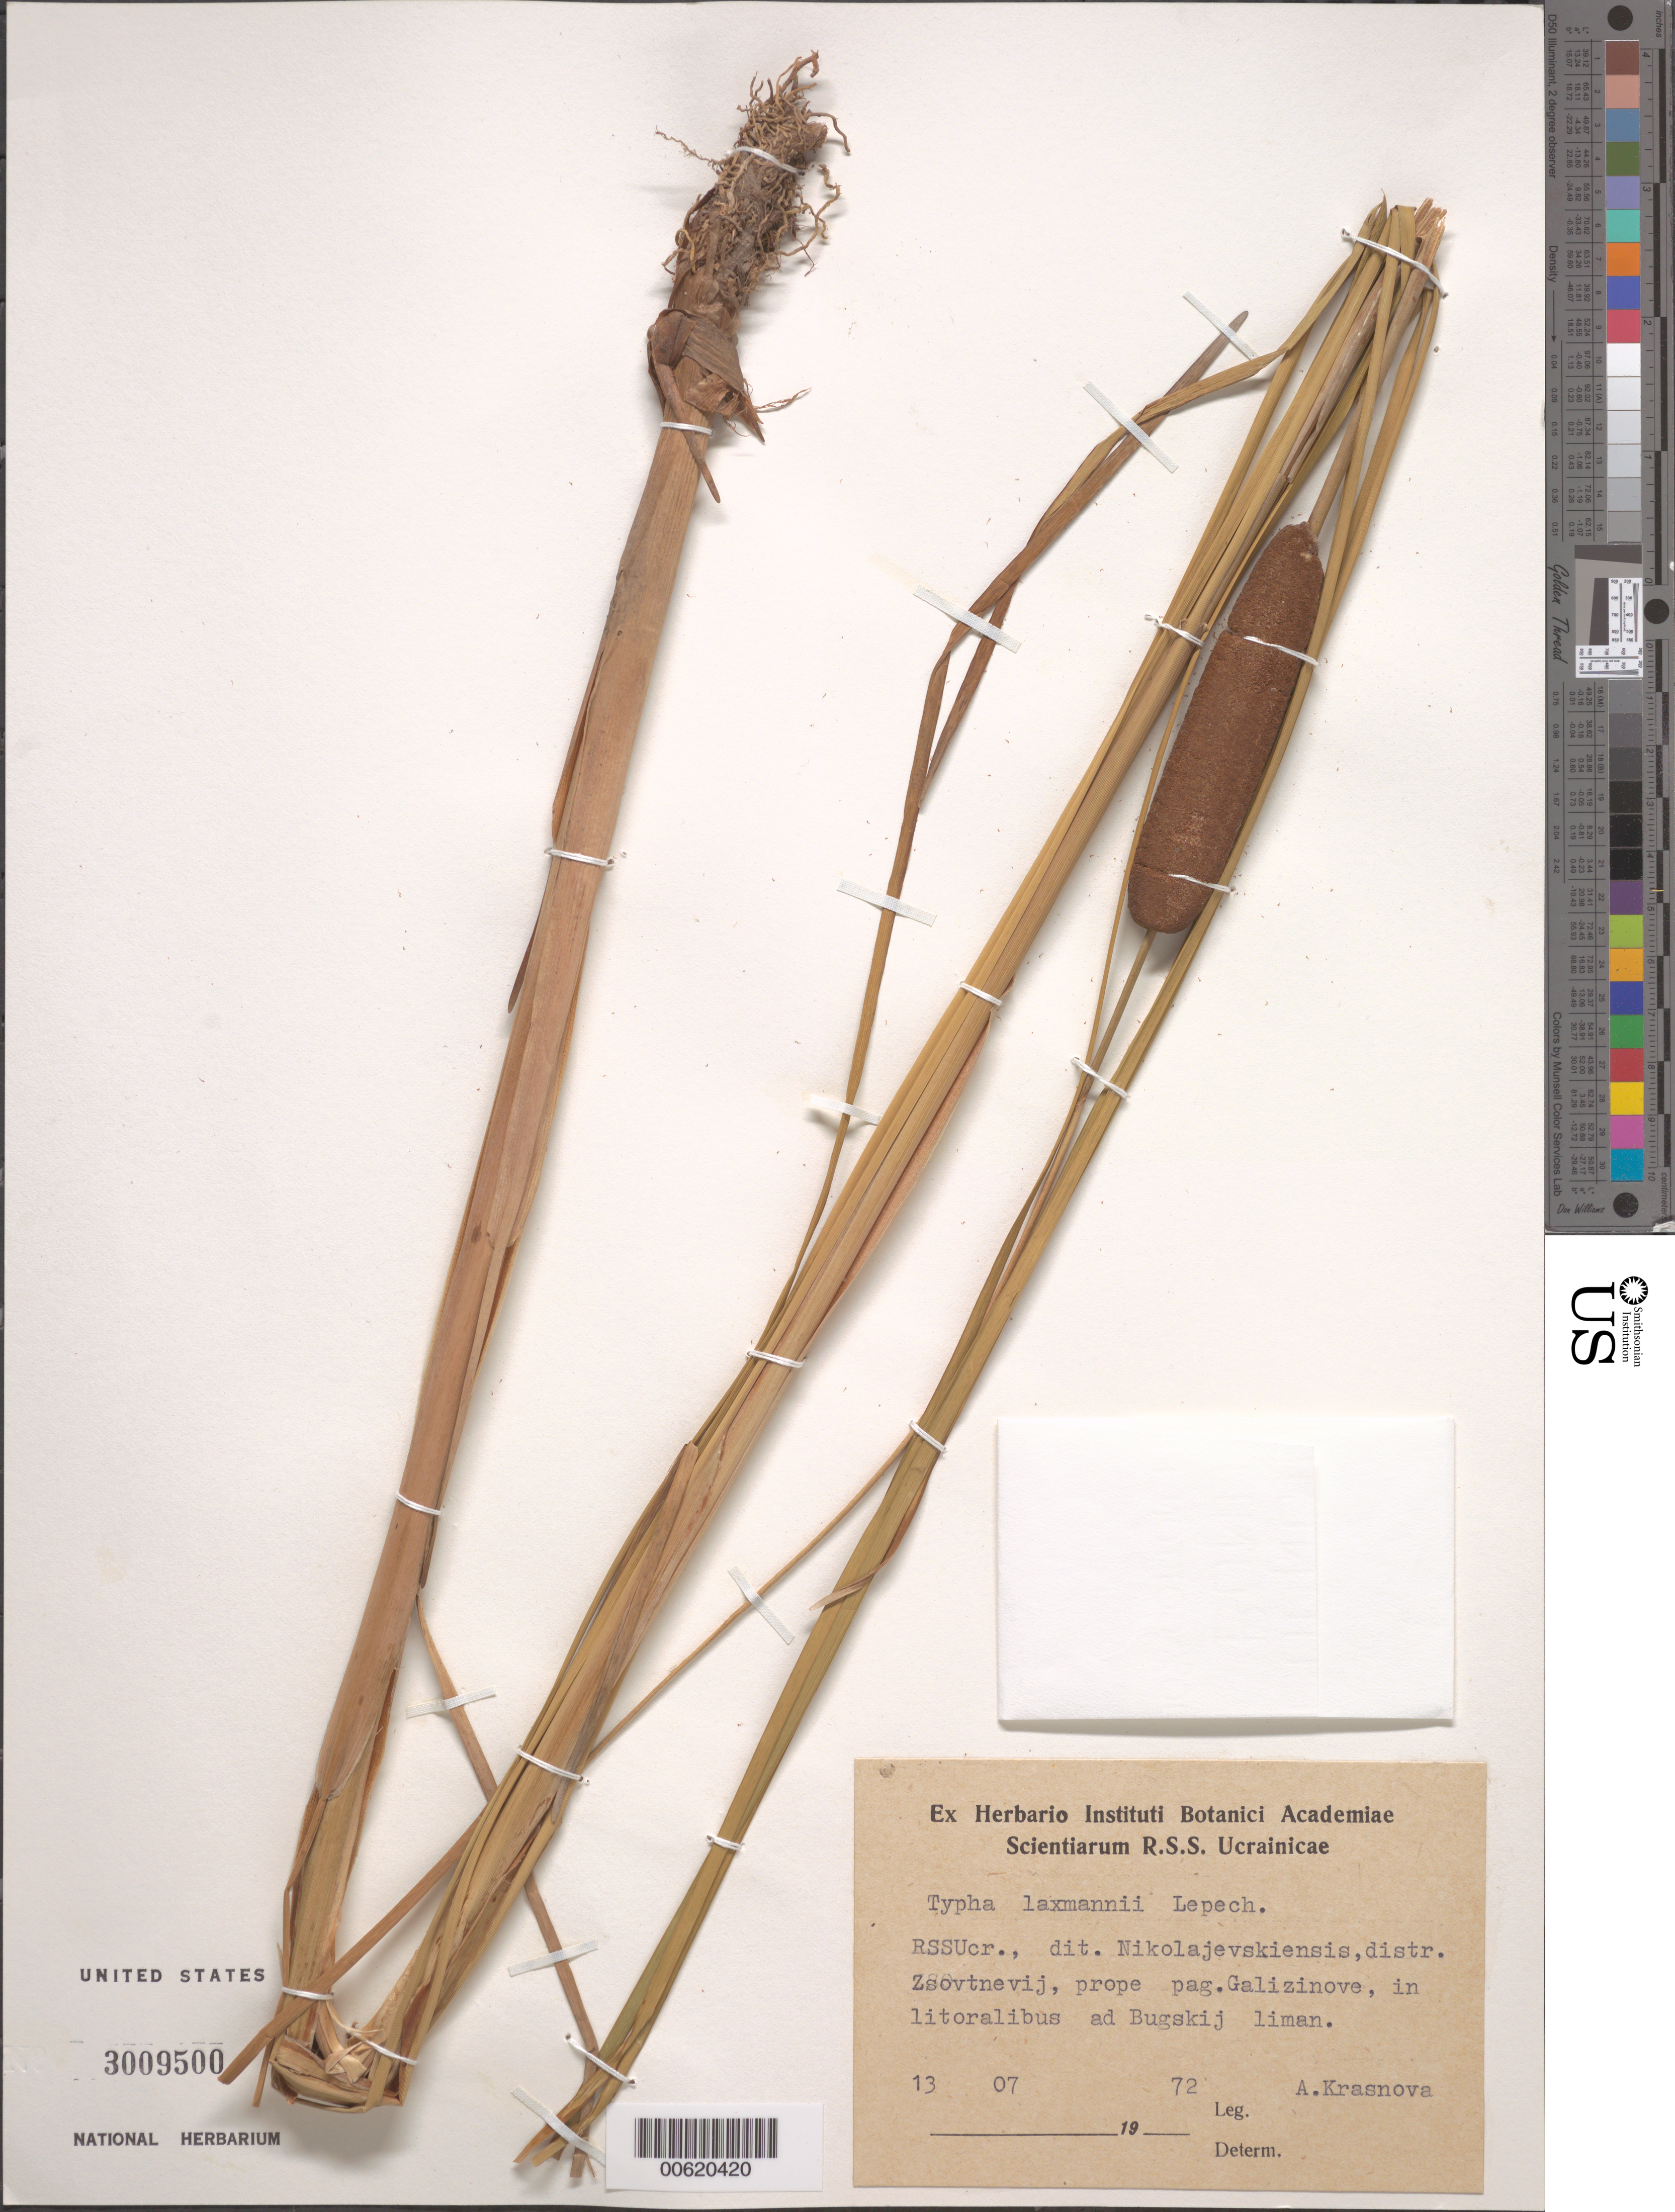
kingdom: Plantae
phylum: Tracheophyta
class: Liliopsida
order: Poales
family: Typhaceae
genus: Typha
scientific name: Typha laxmannii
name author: Lepech.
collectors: A. Krasnova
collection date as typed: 13 Jul 1972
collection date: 1972-07-13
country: Russian Federation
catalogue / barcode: US 3009500